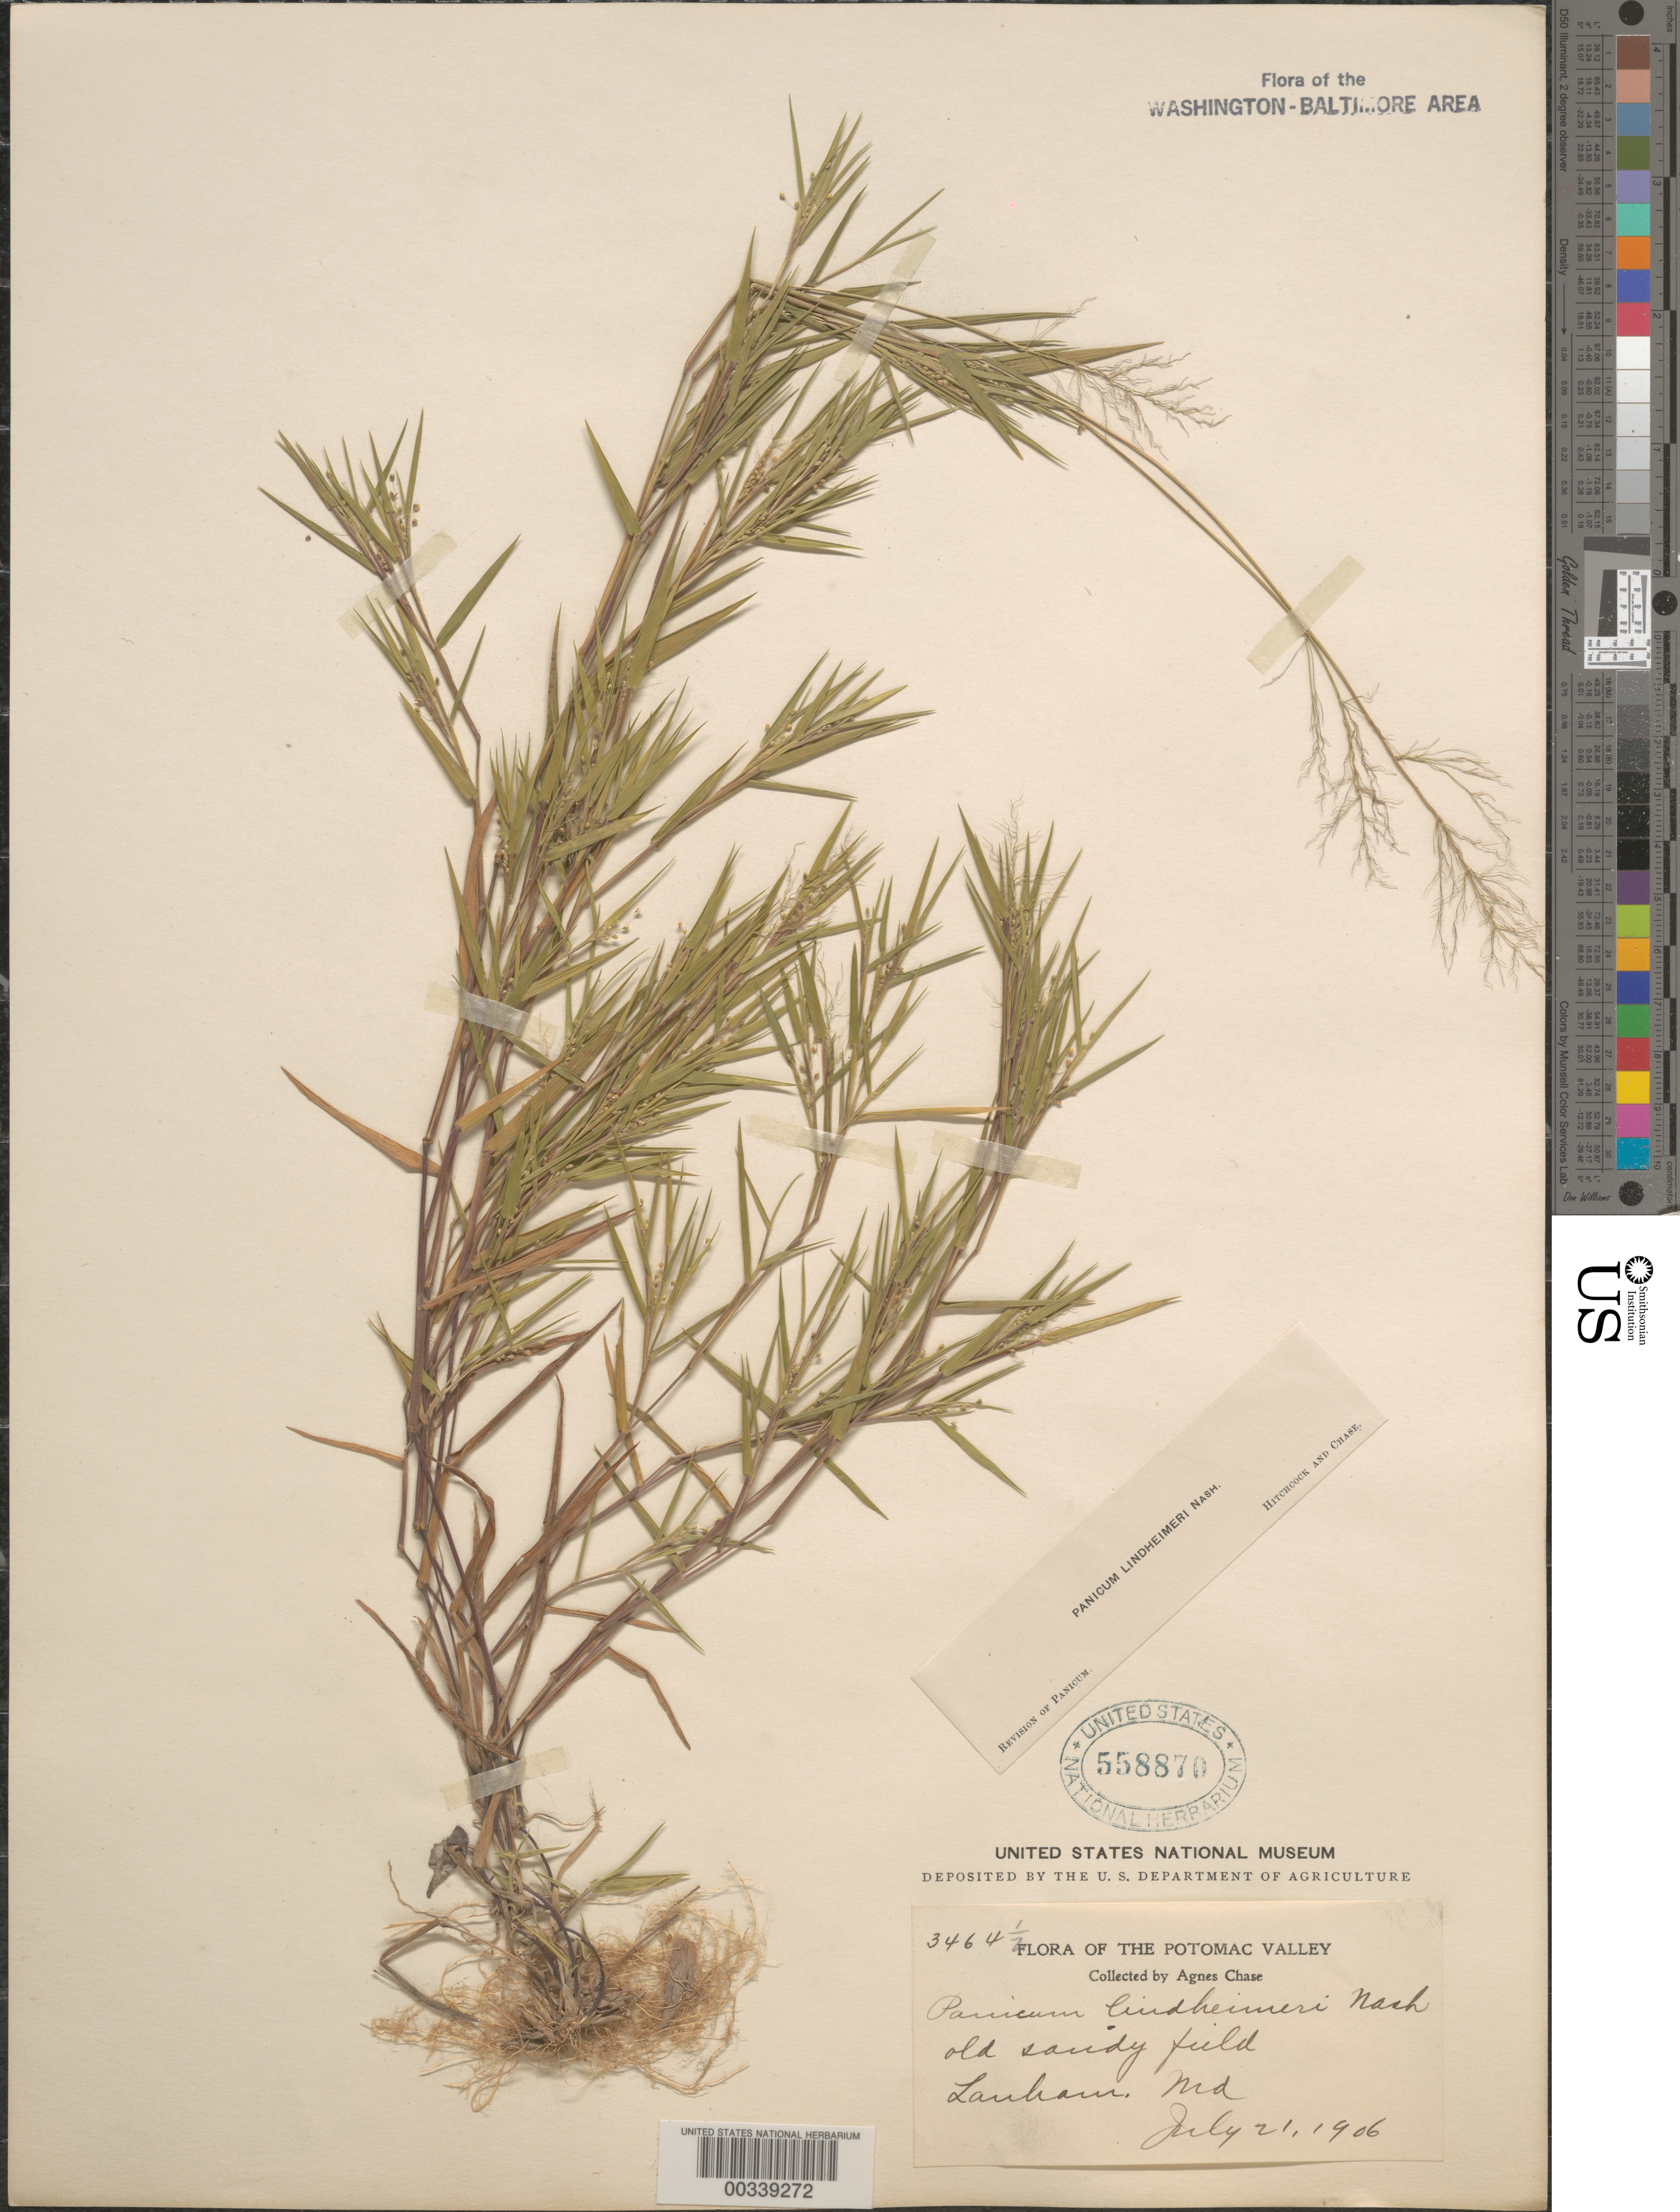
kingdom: Plantae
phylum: Tracheophyta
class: Liliopsida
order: Poales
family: Poaceae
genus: Dichanthelium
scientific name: Dichanthelium acuminatum var. lindheimeri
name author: (Nash) Gould & C.A. Clark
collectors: A. Chase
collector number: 3464.5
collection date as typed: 21 Jul 1906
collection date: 1906-07-21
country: United States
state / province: Maryland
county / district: Prince George's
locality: Lanham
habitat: Old sandy field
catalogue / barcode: US 558870